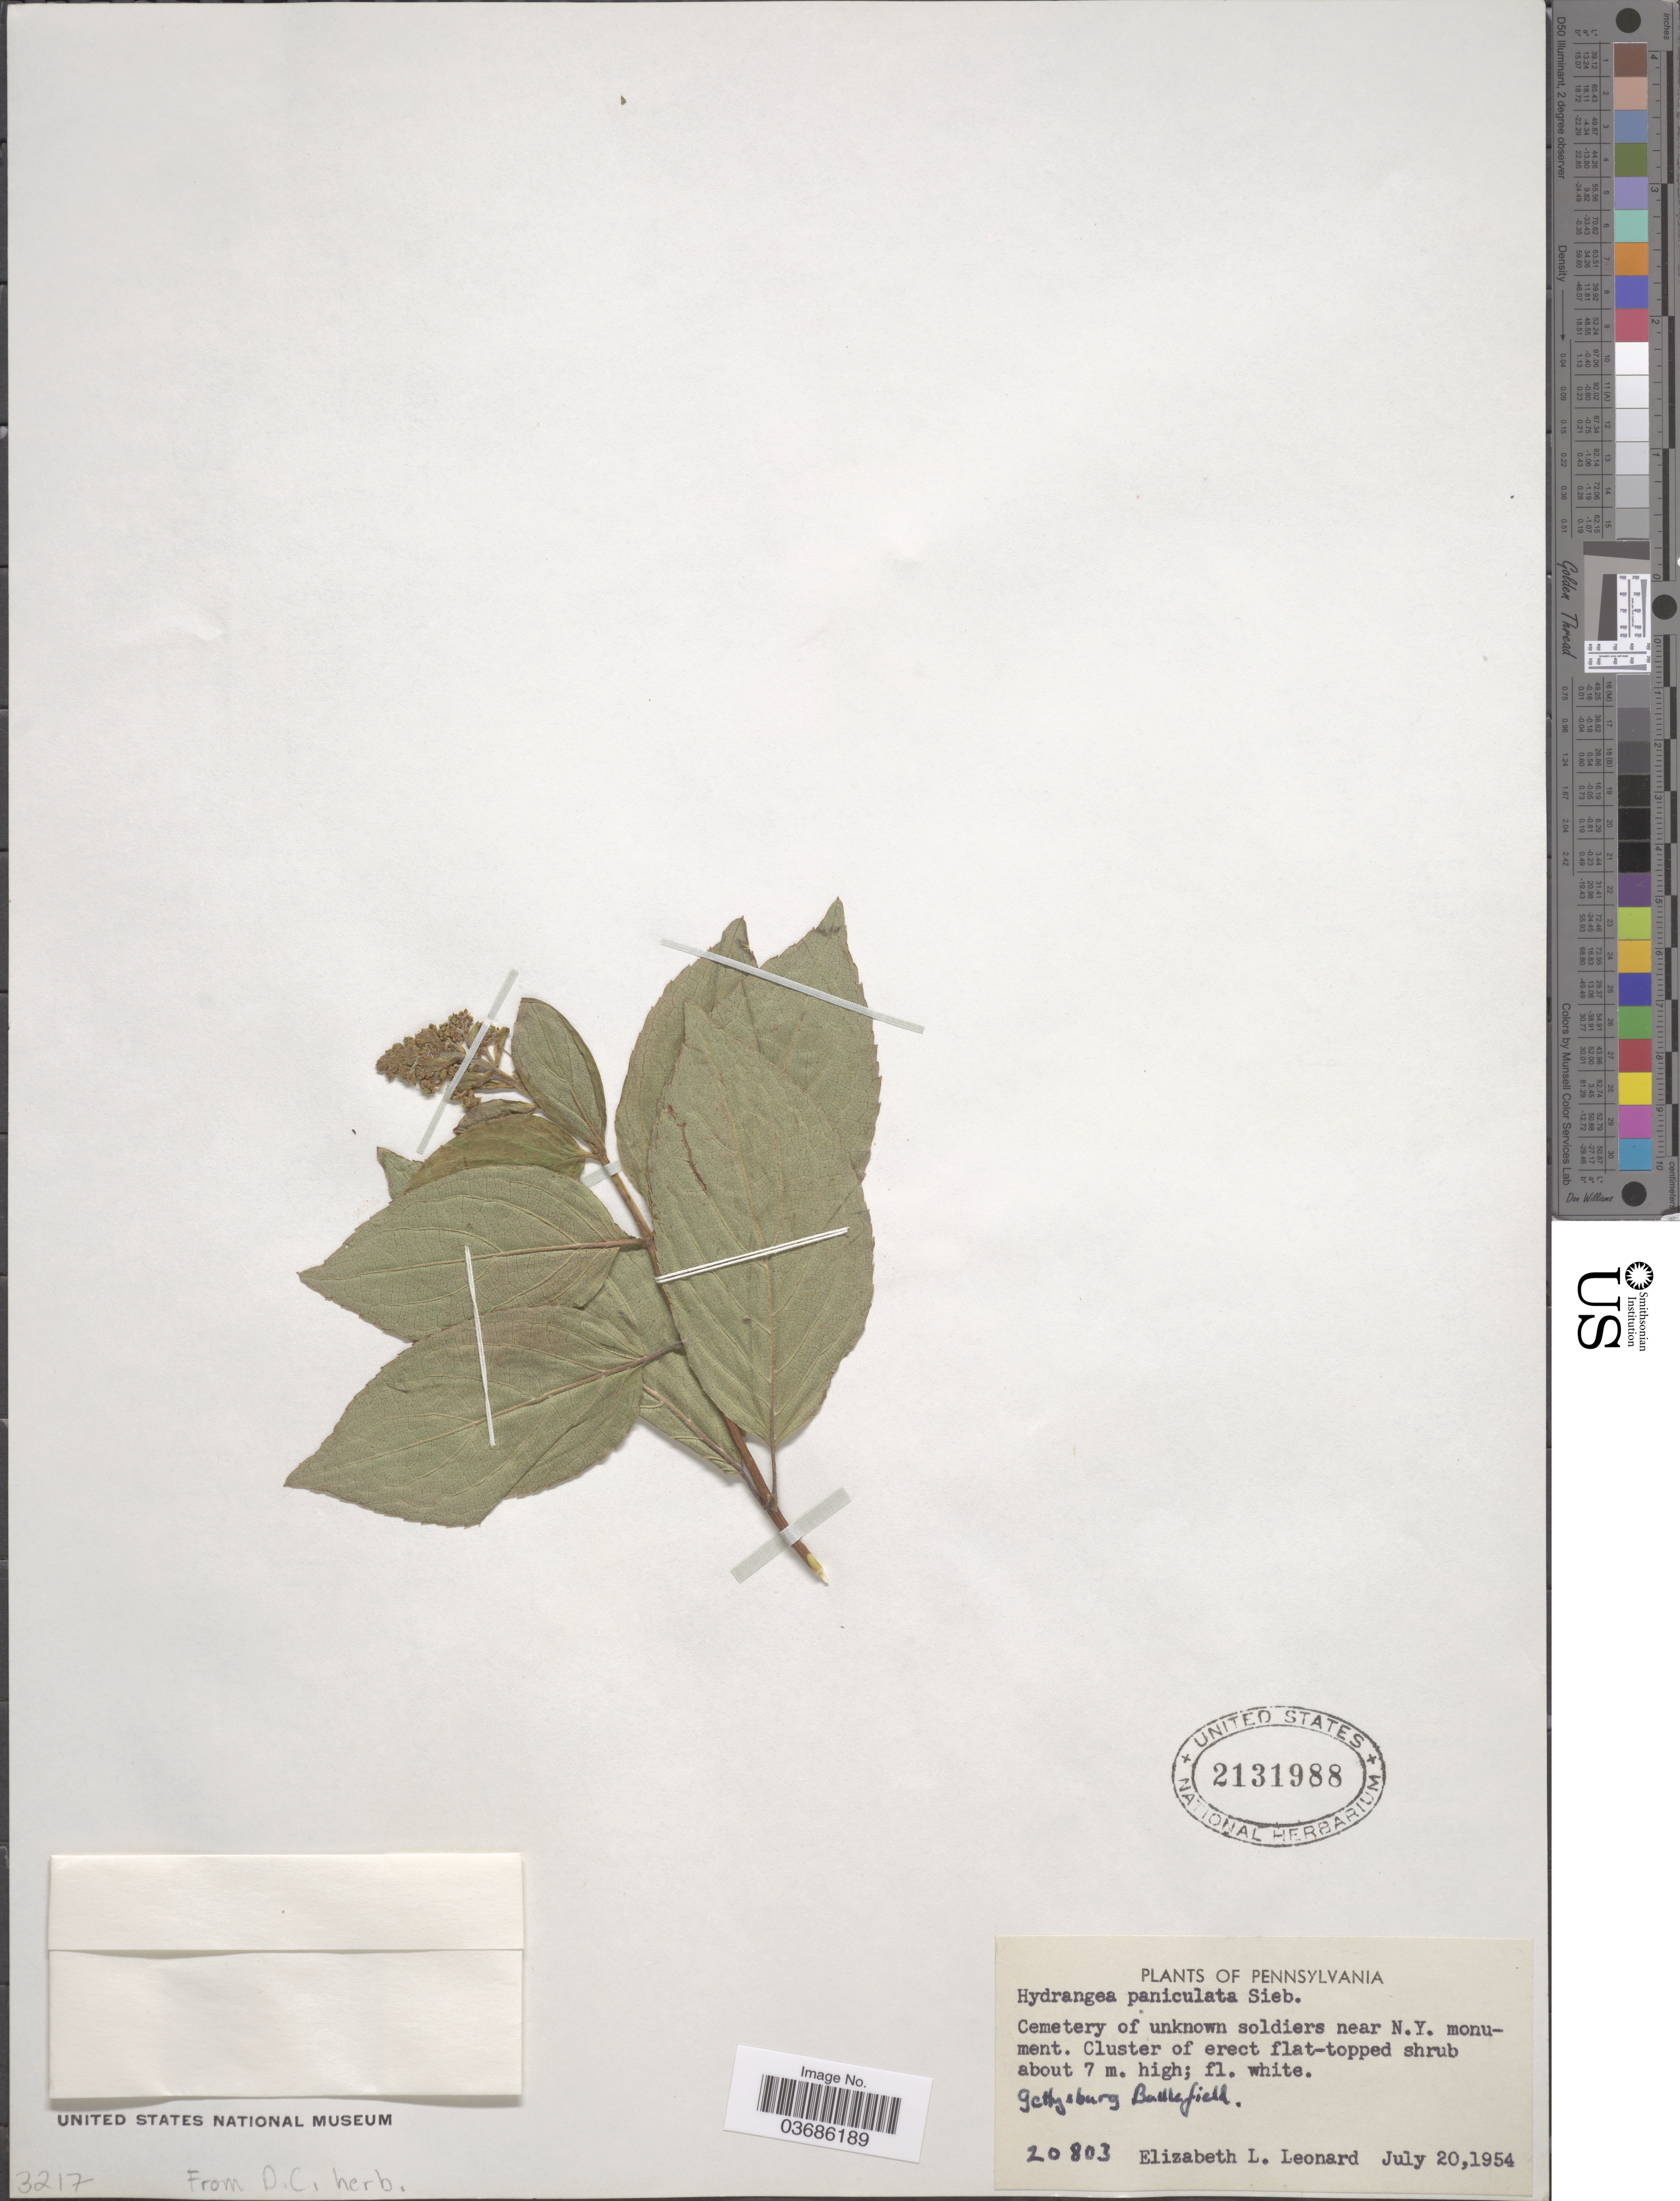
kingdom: Plantae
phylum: Tracheophyta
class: Magnoliopsida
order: Cornales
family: Hydrangeaceae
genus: Hydrangea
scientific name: Hydrangea paniculata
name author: Siebold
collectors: E. Leonard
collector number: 20803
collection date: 1954-07-20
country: United States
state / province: Pennsylvania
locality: Cemetery of unkown soldiers near N.Y. monument. Gethysburg Battlefield.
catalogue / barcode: US 2131988